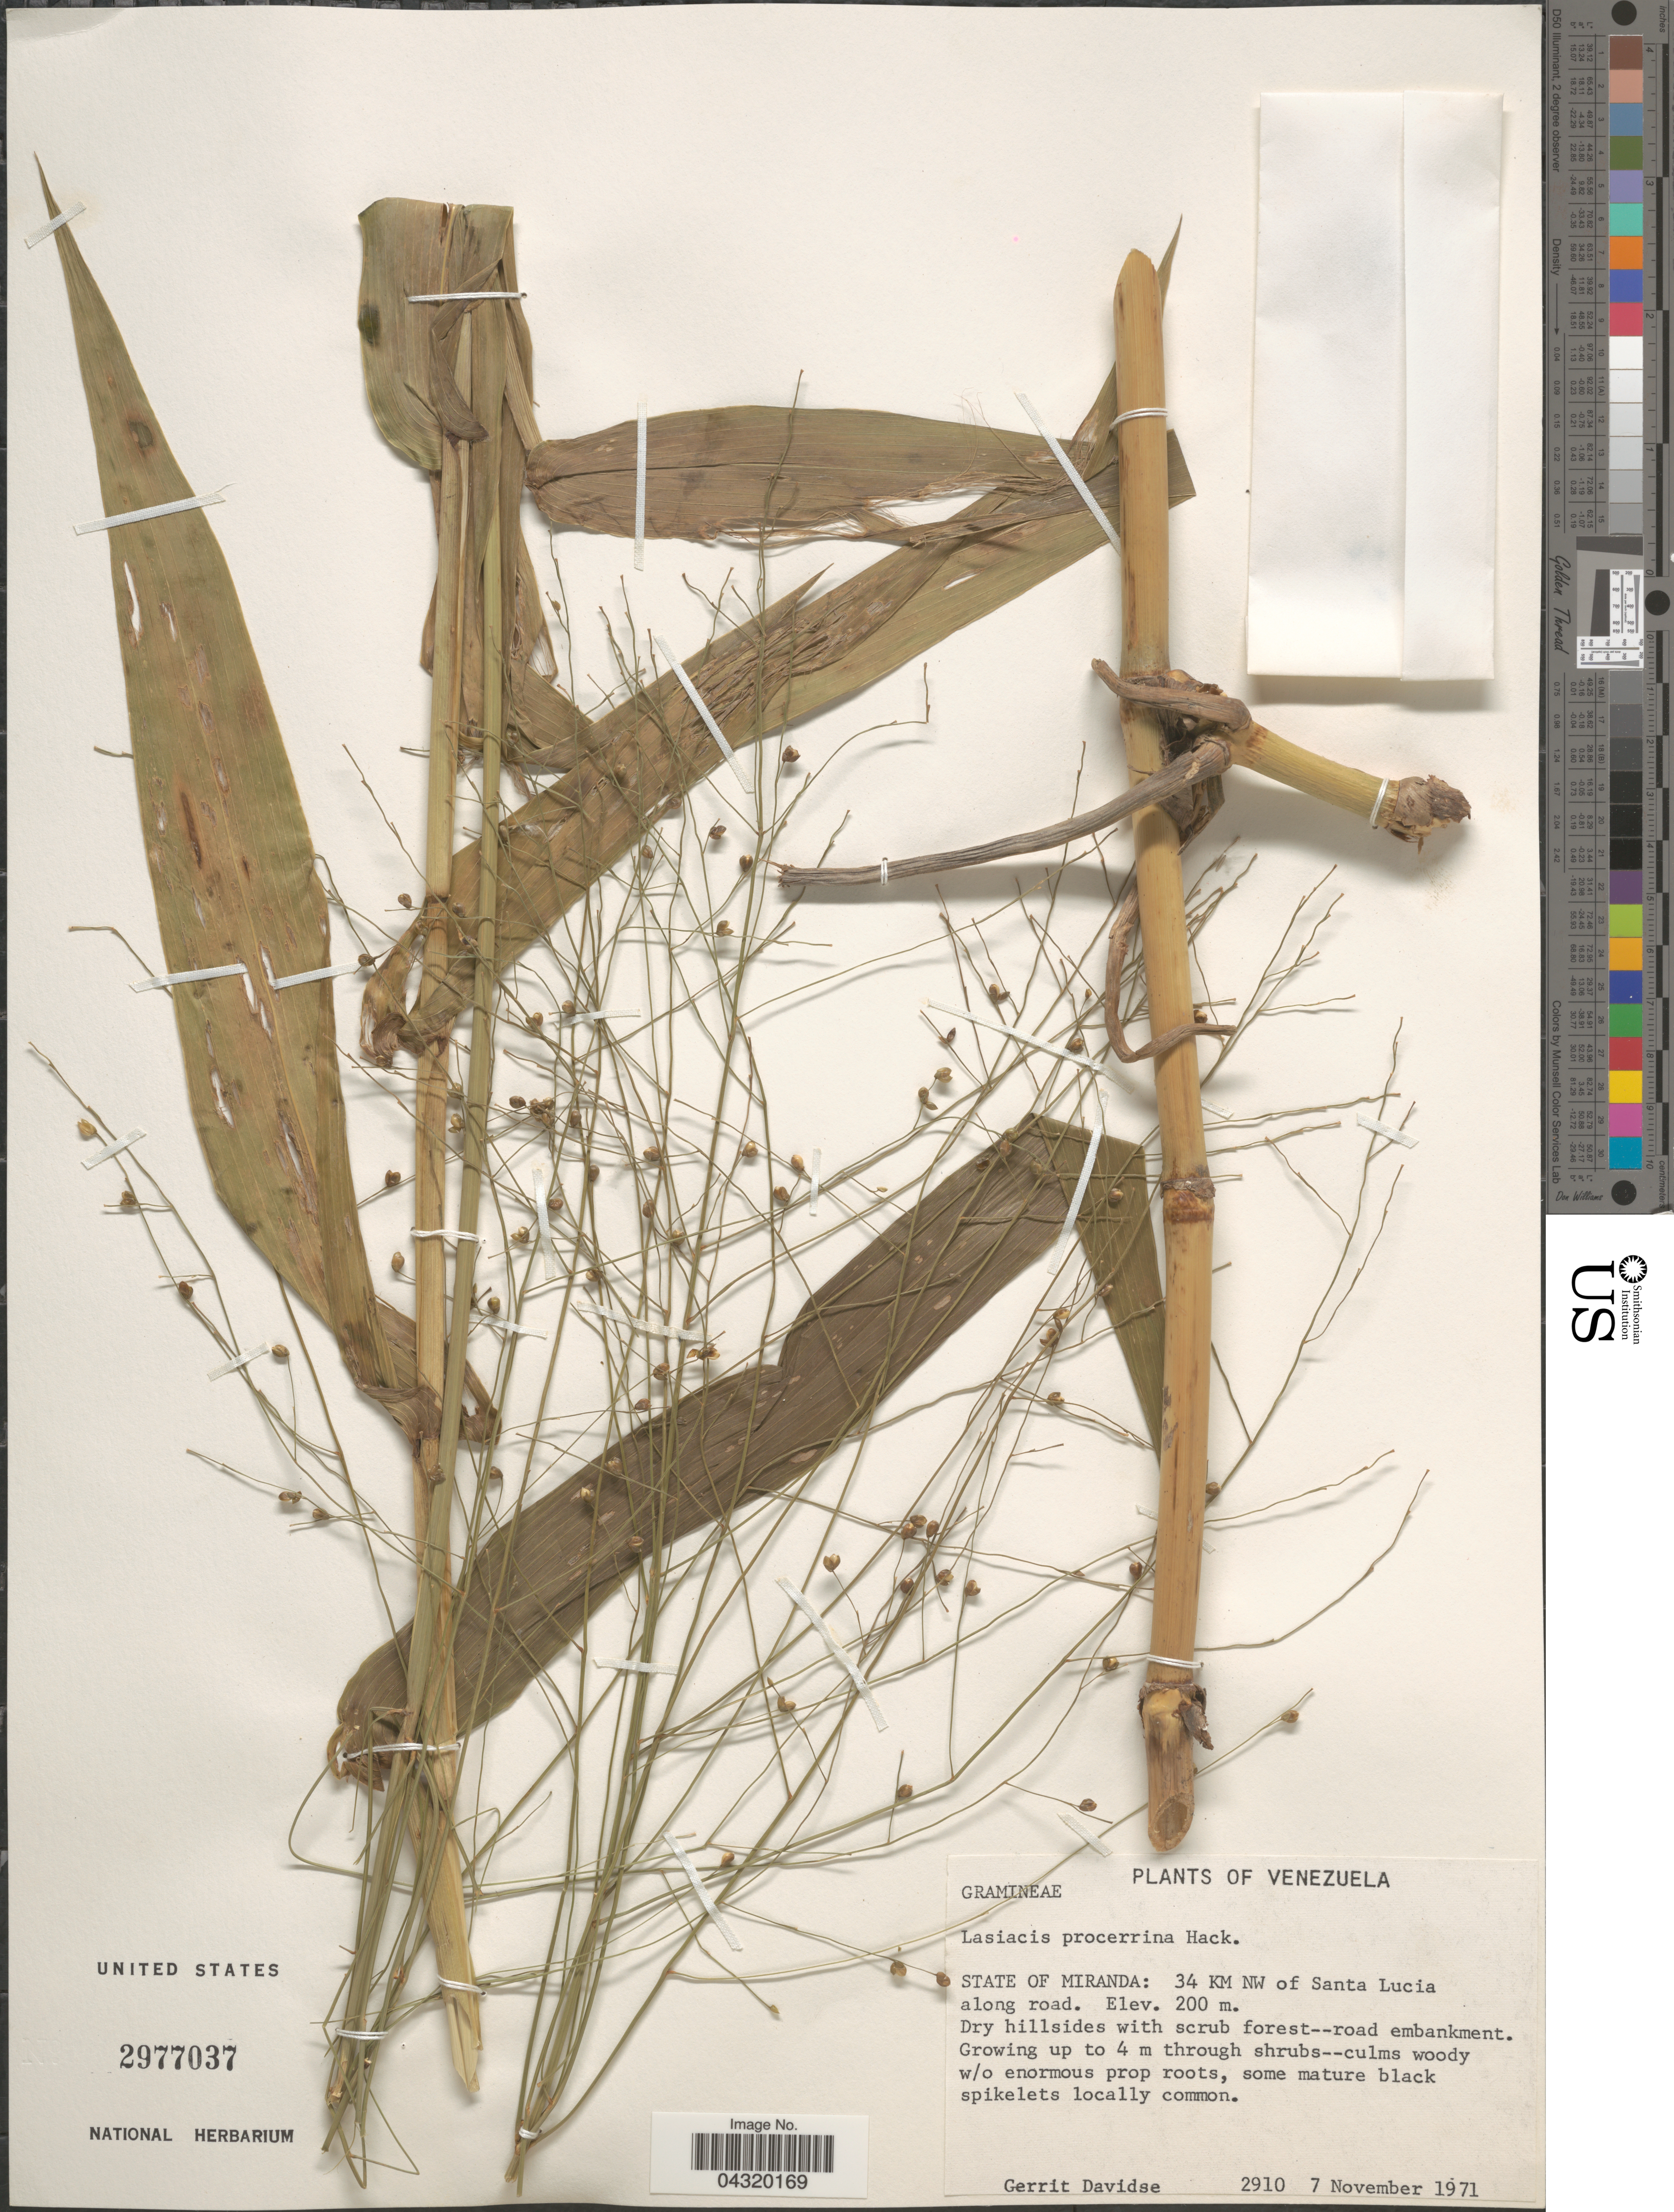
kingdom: Plantae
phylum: Tracheophyta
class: Liliopsida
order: Poales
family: Poaceae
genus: Lasiacis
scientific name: Lasiacis procerrima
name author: (Hack.) Hitchc.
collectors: G. Davidse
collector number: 2910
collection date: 1971-11-07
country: Venezuela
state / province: Miranda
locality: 34 KM NW of Santa Lucia along road.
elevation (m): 200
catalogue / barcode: US 2977037